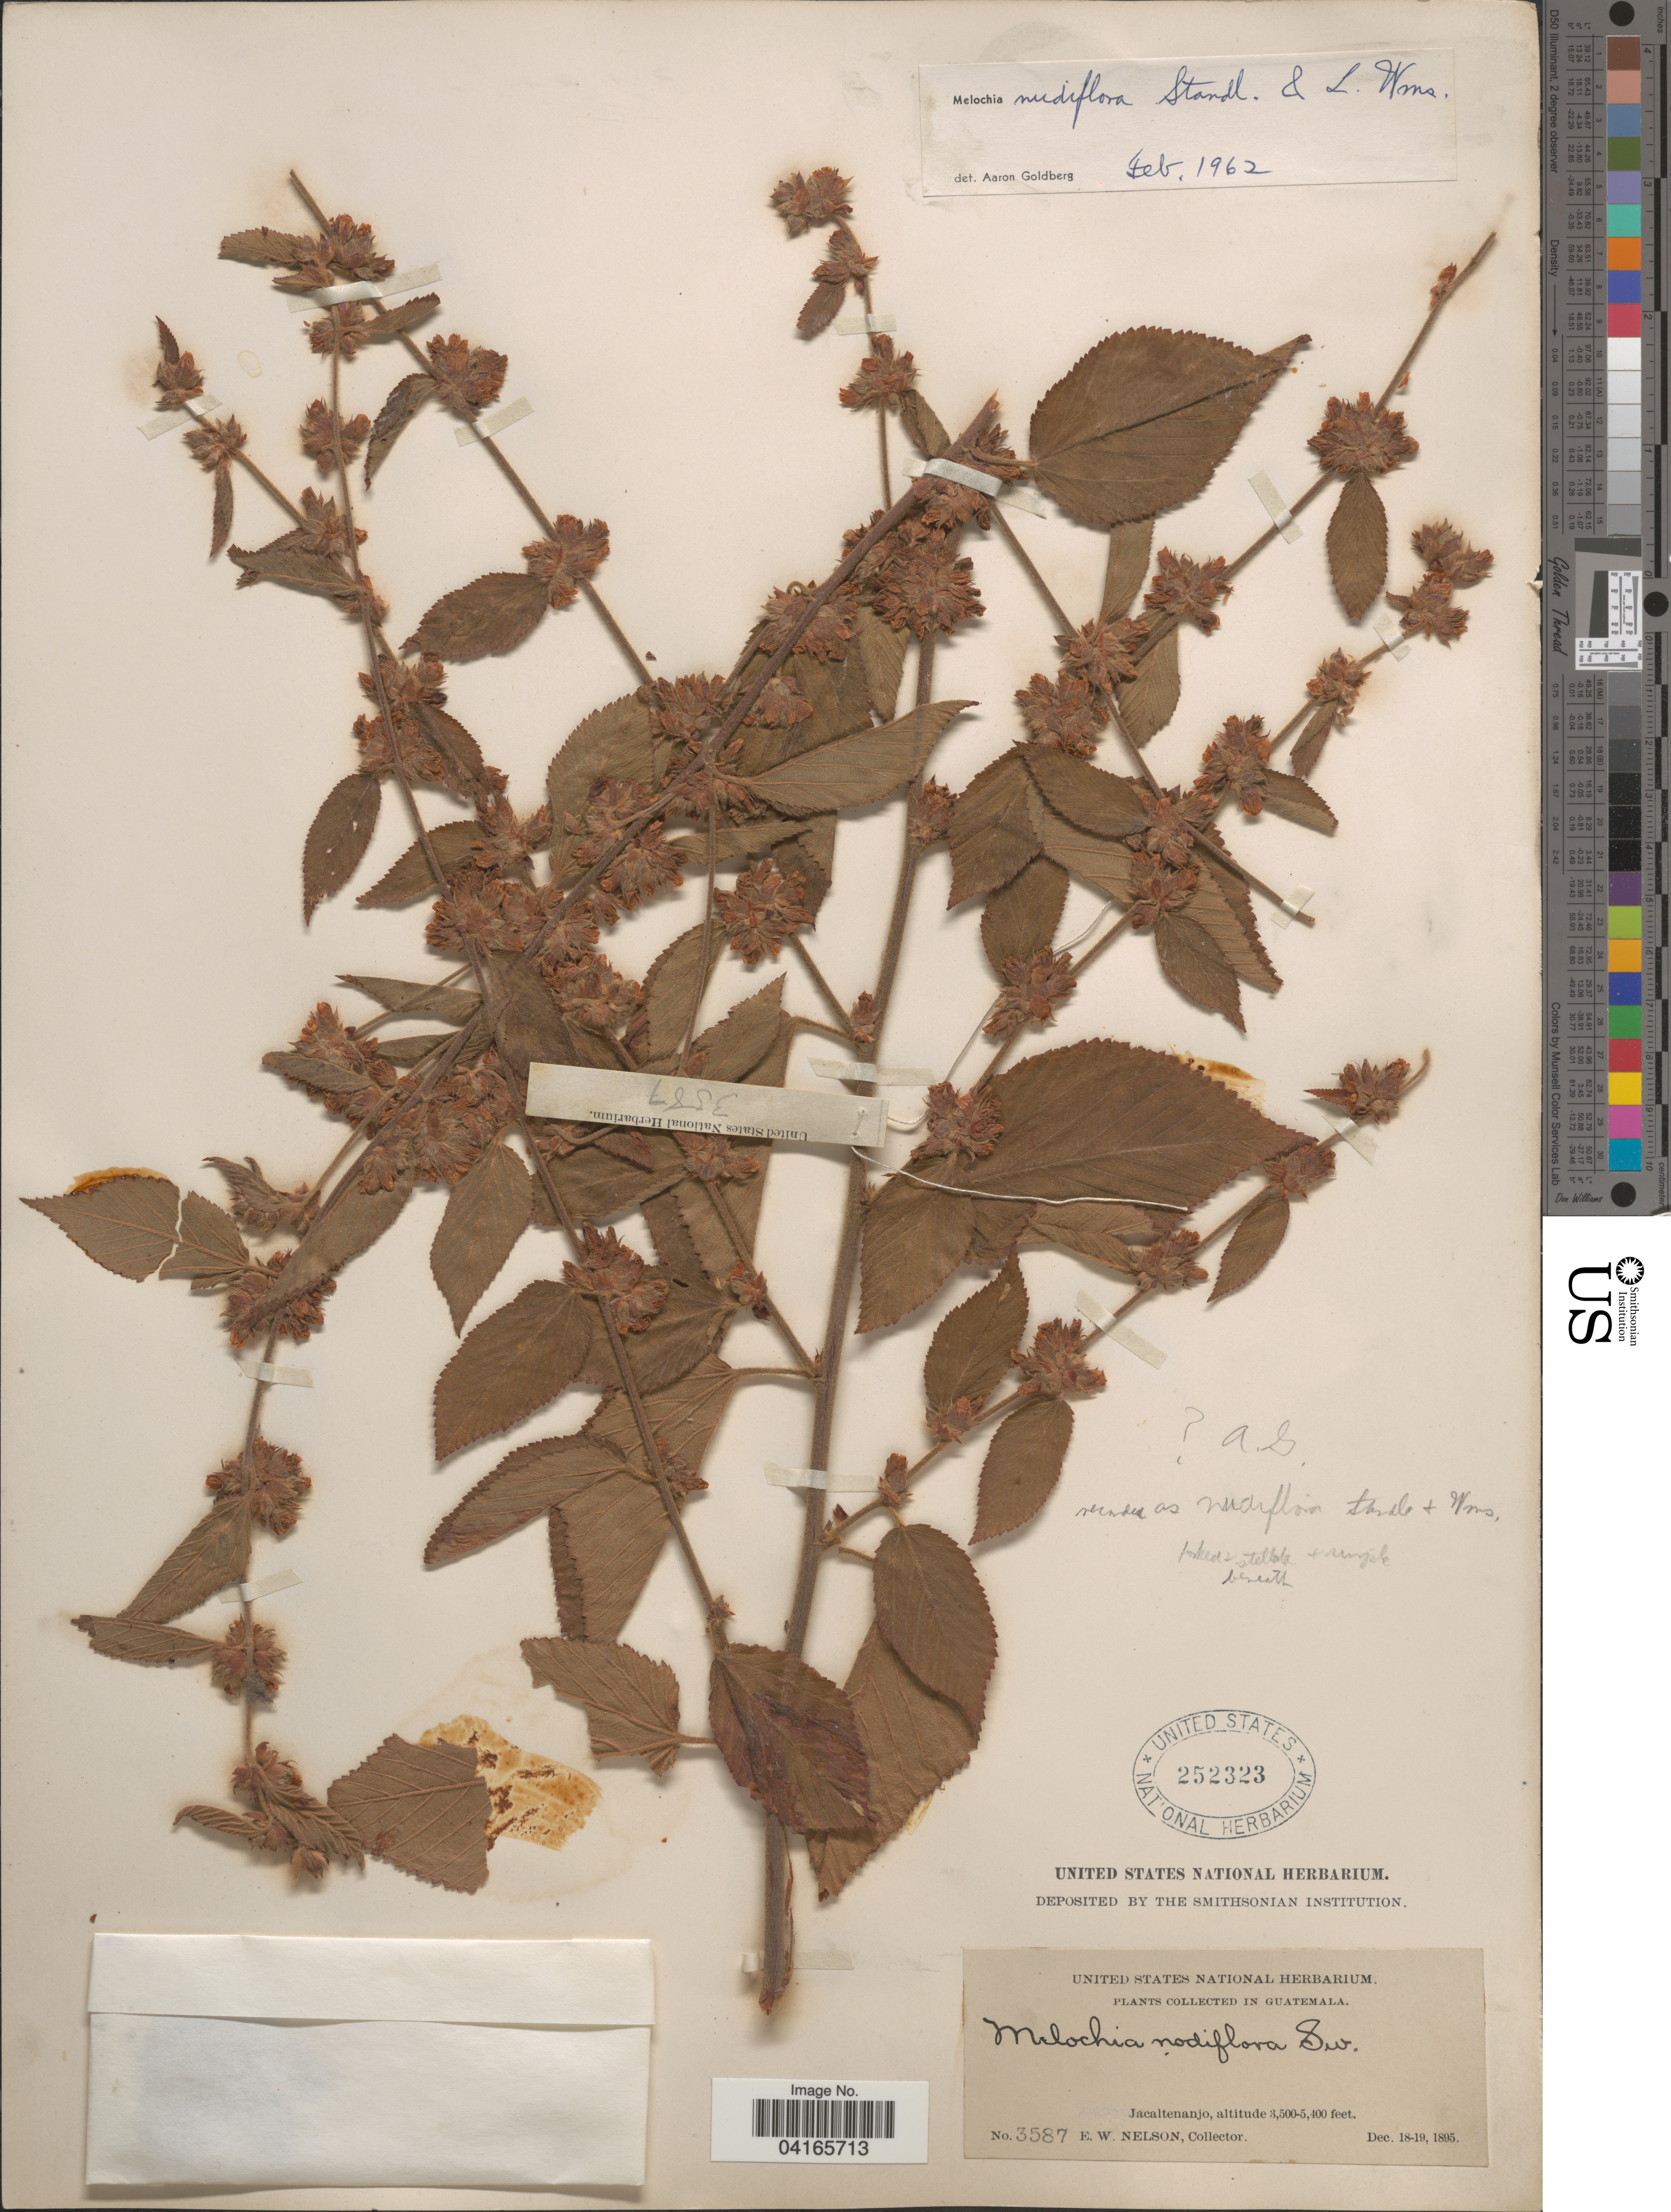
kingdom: Plantae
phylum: Tracheophyta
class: Magnoliopsida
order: Malvales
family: Malvaceae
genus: Melochia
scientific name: Melochia nudiflora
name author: Standl. & L.O. Williams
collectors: E. W. Nelson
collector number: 3587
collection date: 1895-12-18/1895-12-19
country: Guatemala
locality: Jacaltenanjo.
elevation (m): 1067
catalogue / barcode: US 252323